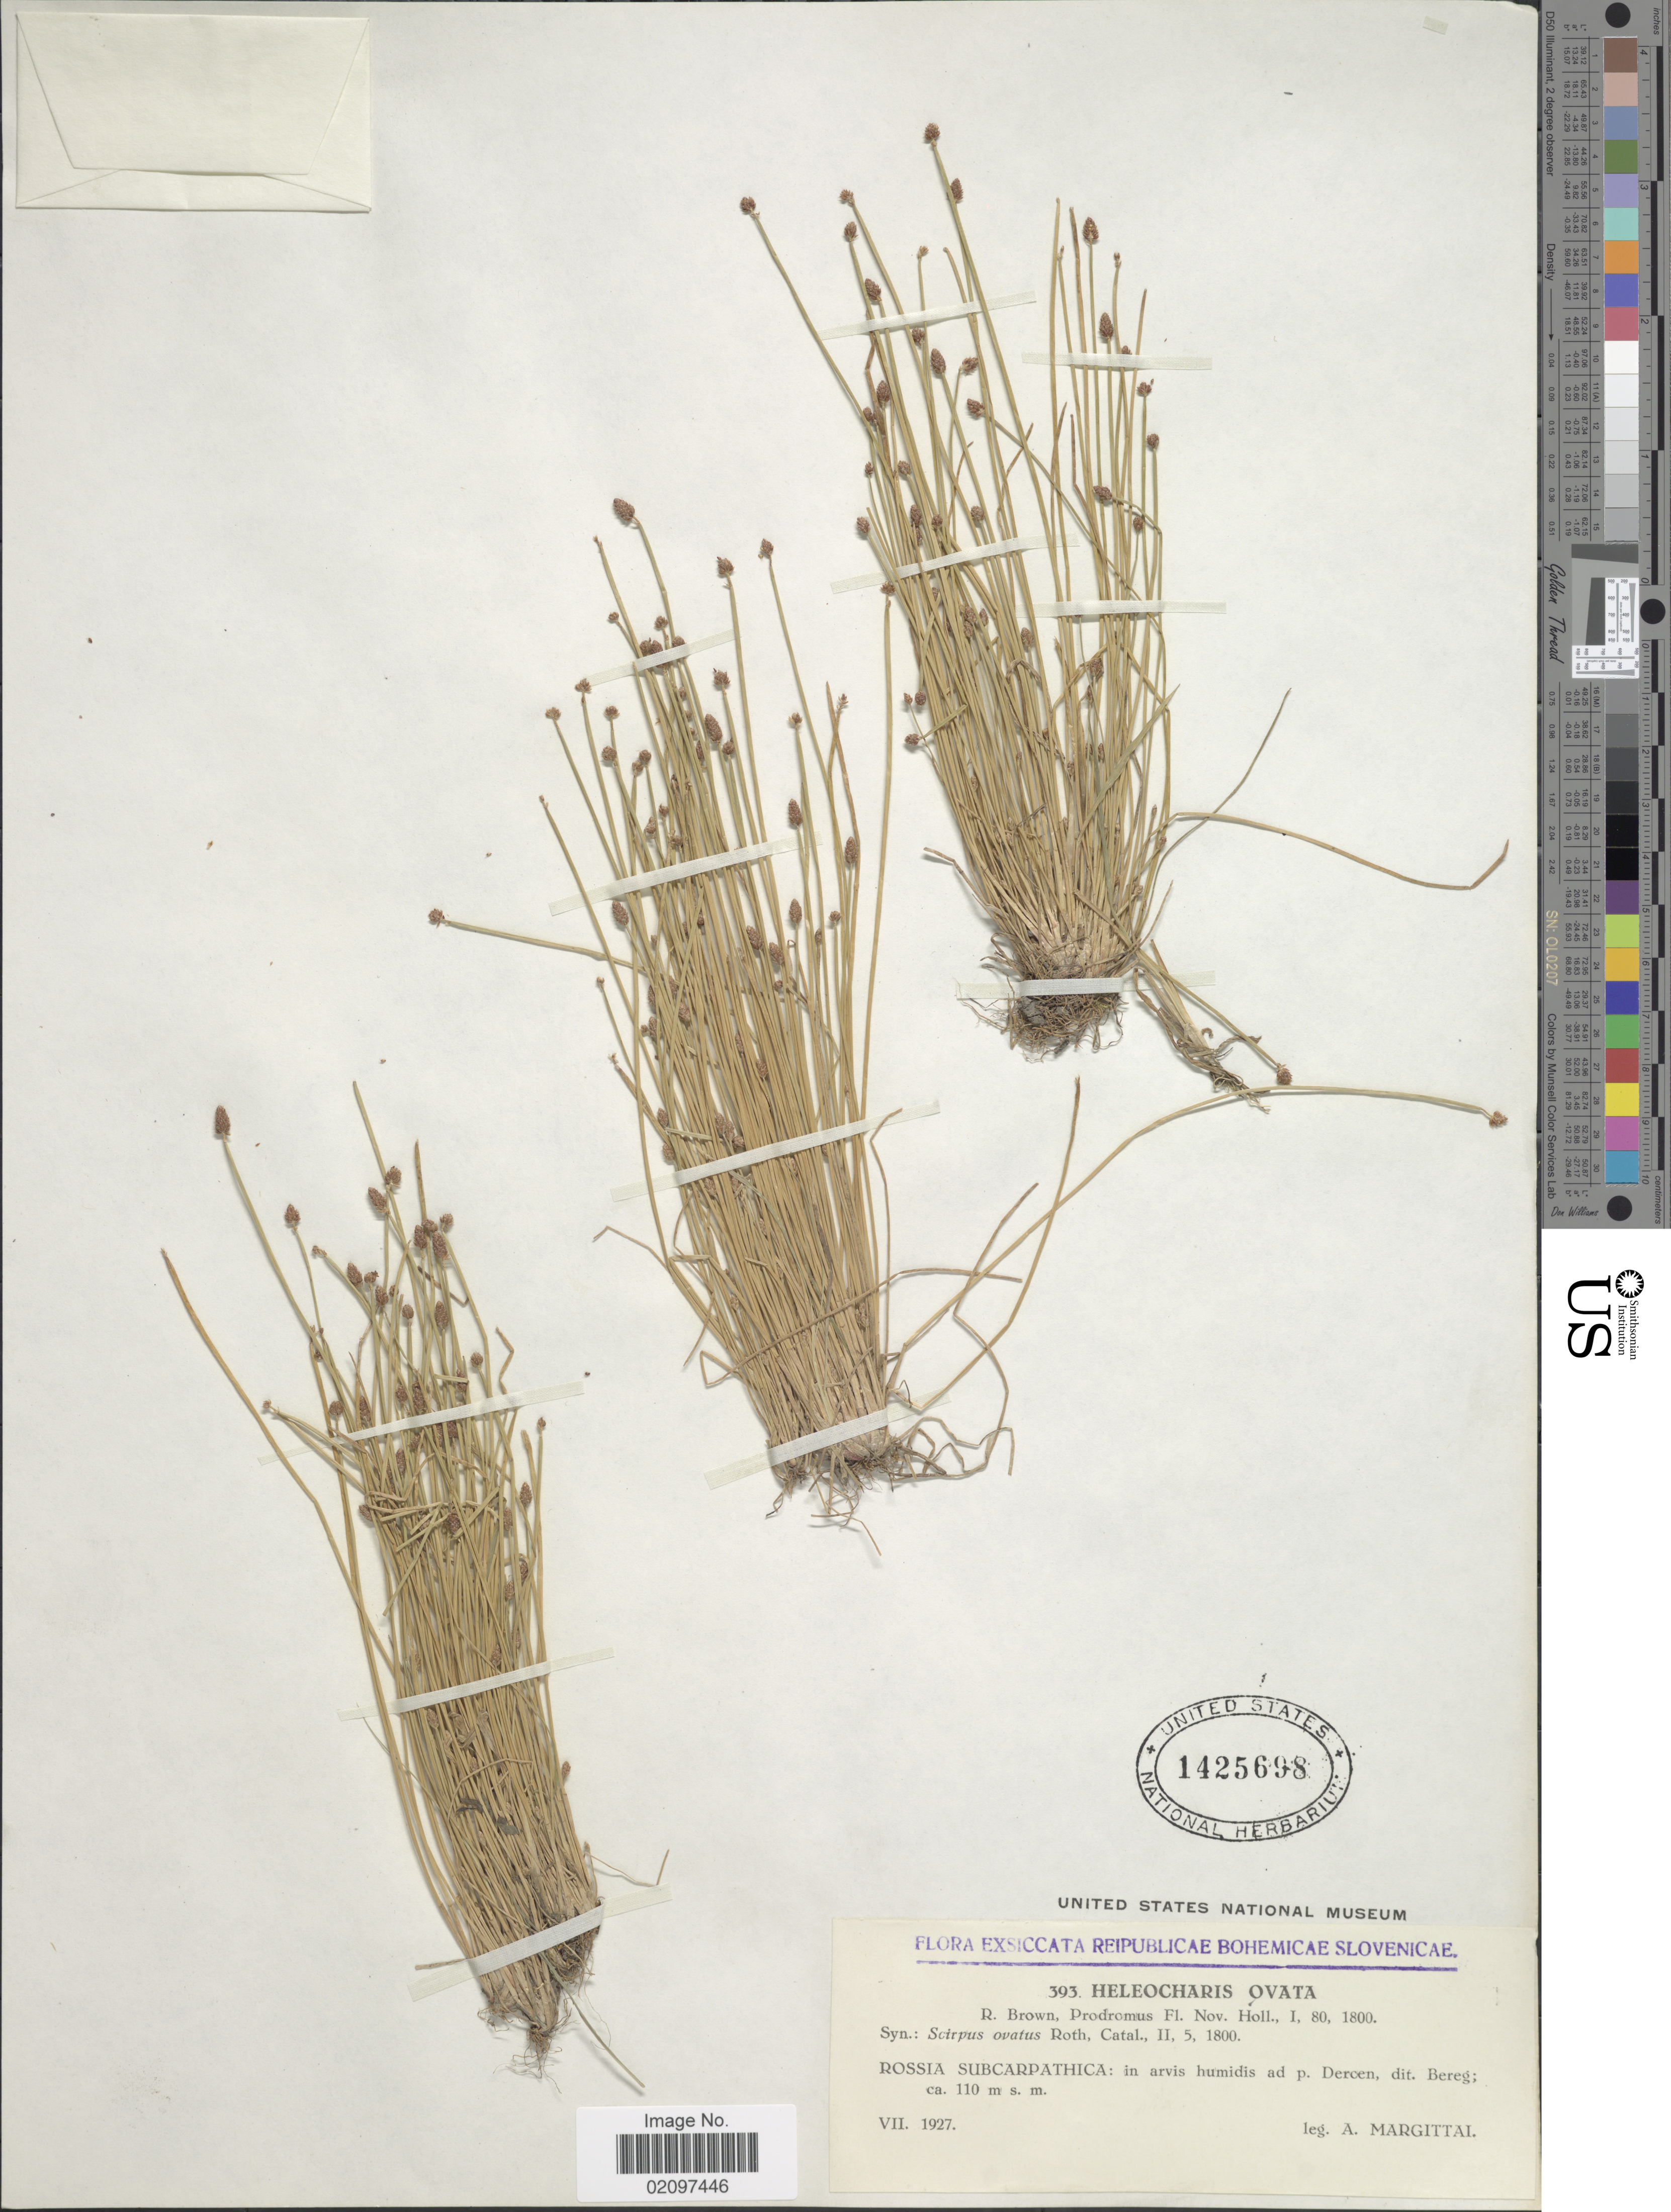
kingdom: Plantae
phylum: Tracheophyta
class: Liliopsida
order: Poales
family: Cyperaceae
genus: Eleocharis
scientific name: Eleocharis ovata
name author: (Roth) Roem. & Schult.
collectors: A. Margittai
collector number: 393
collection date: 1927-08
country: Hungary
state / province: Szabolcs-Szatmár-Bereg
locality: Rossia subcarpathica: in arvis humidis ad p. Dercen, dit Bereg. Reipublicae Bohemicae Slovenicae.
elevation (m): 110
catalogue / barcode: US 1425698